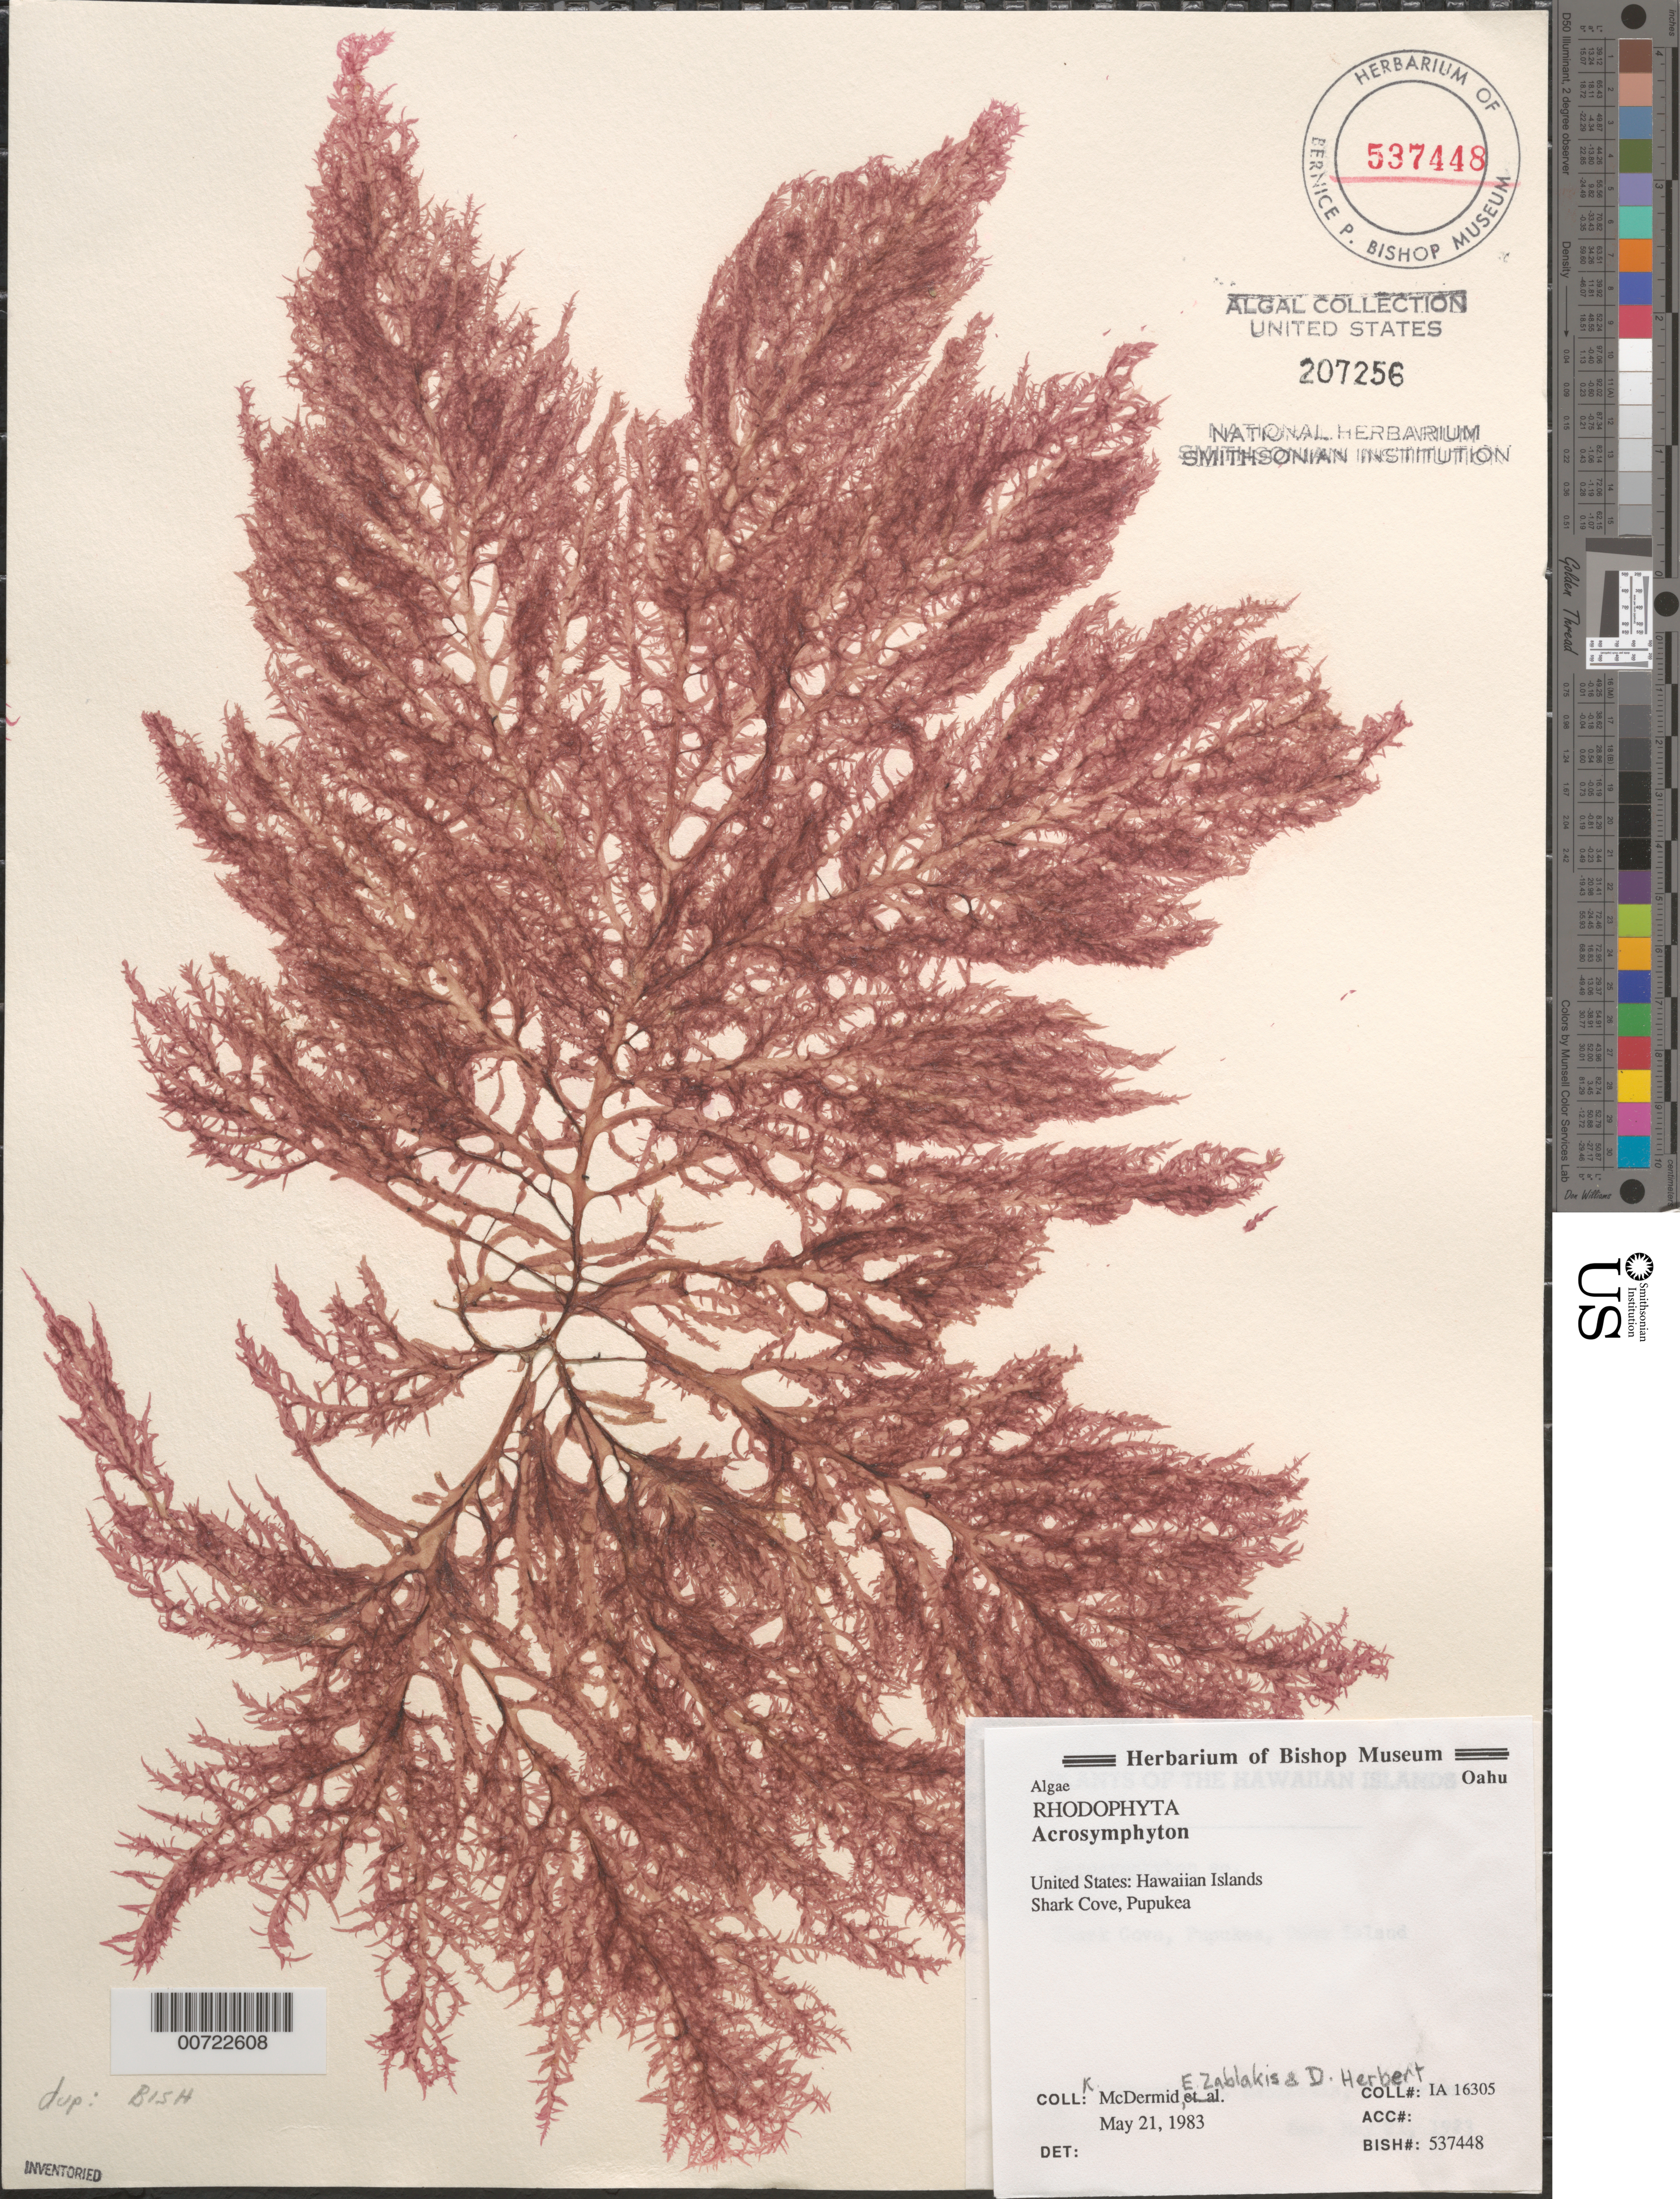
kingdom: Plantae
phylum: Rhodophyta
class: Florideophyceae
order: Acrosymphytales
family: Acrosymphytaceae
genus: Acrosymphyton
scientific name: Acrosymphyton sp.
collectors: K. McDermid, E. Zablackis & D. Herbert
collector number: IAA 16305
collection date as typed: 21 May 1983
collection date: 1983-05-21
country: United States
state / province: Hawaii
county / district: Honolulu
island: Oahu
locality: Shark Cove, Pupukea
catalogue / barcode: US 207256